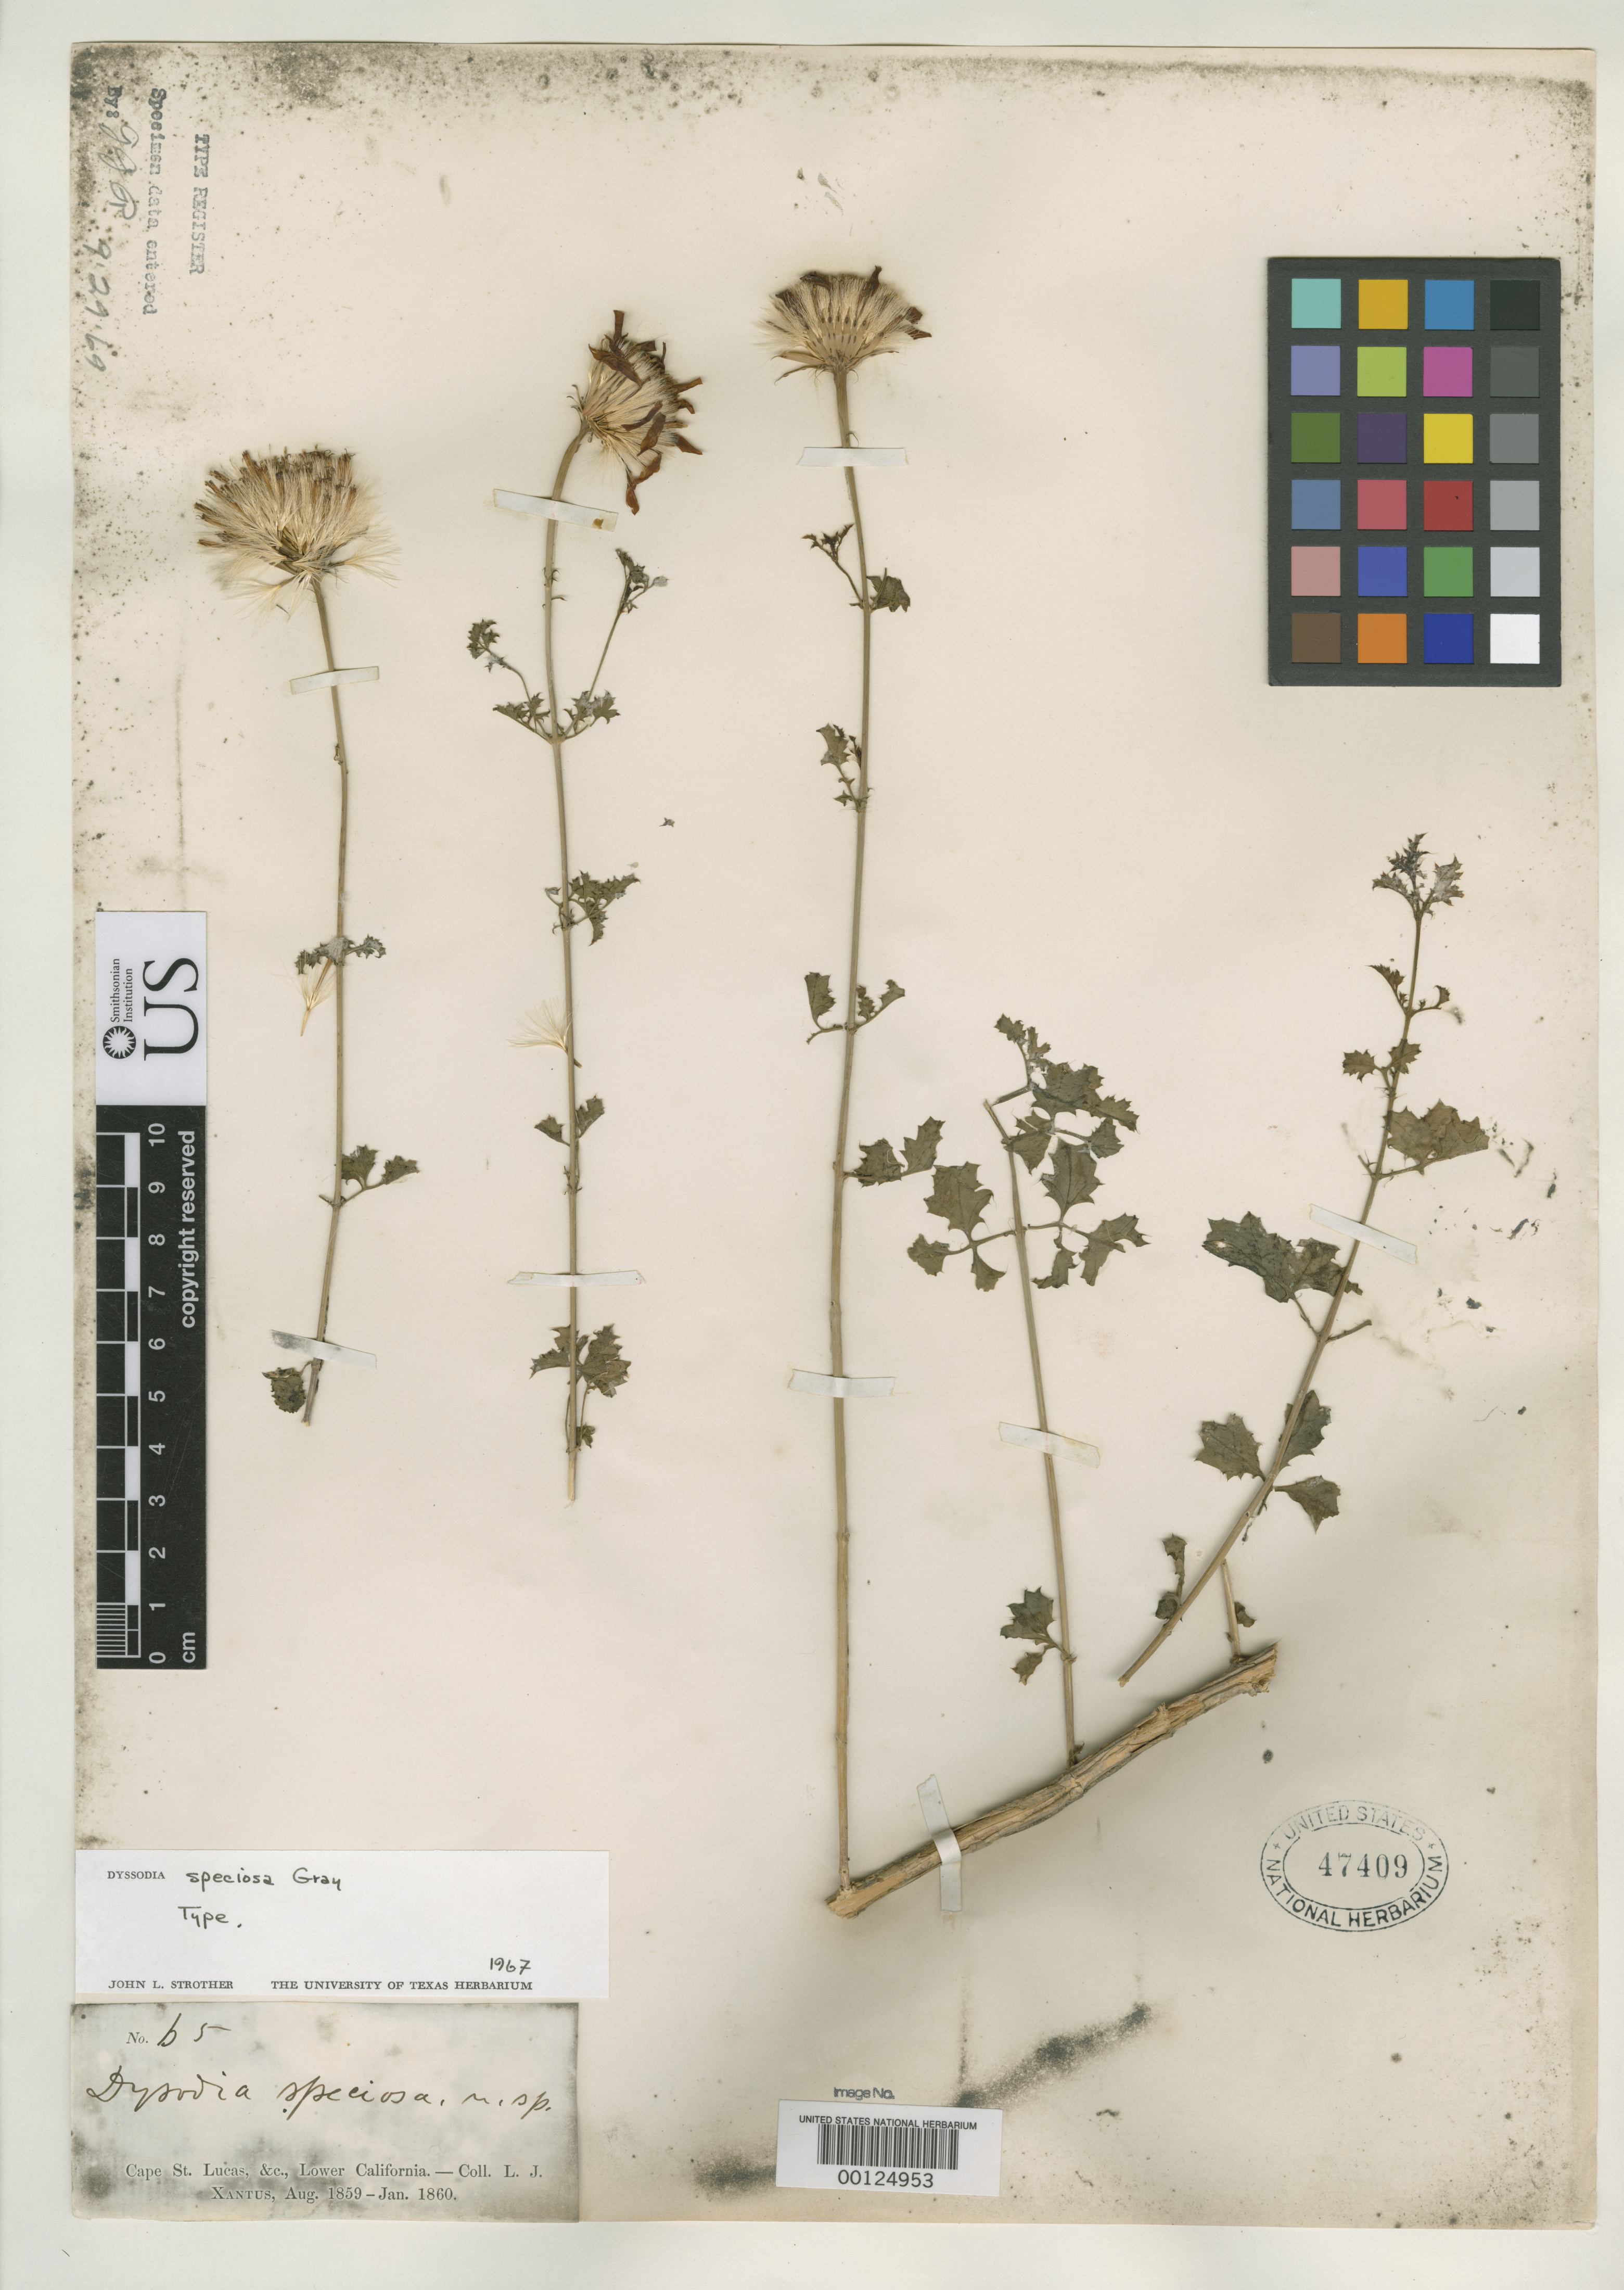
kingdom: Plantae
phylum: Tracheophyta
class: Magnoliopsida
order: Asterales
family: Asteraceae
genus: Dyssodia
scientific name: Dyssodia speciosa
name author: A. Gray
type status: Holotype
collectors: L. J. Xantus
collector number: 65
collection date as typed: Aug 1859 to -- Jan 1860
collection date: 1859-08/1860-01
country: Mexico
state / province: Baja California Sur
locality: Cape San Lucas.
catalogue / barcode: US 47409